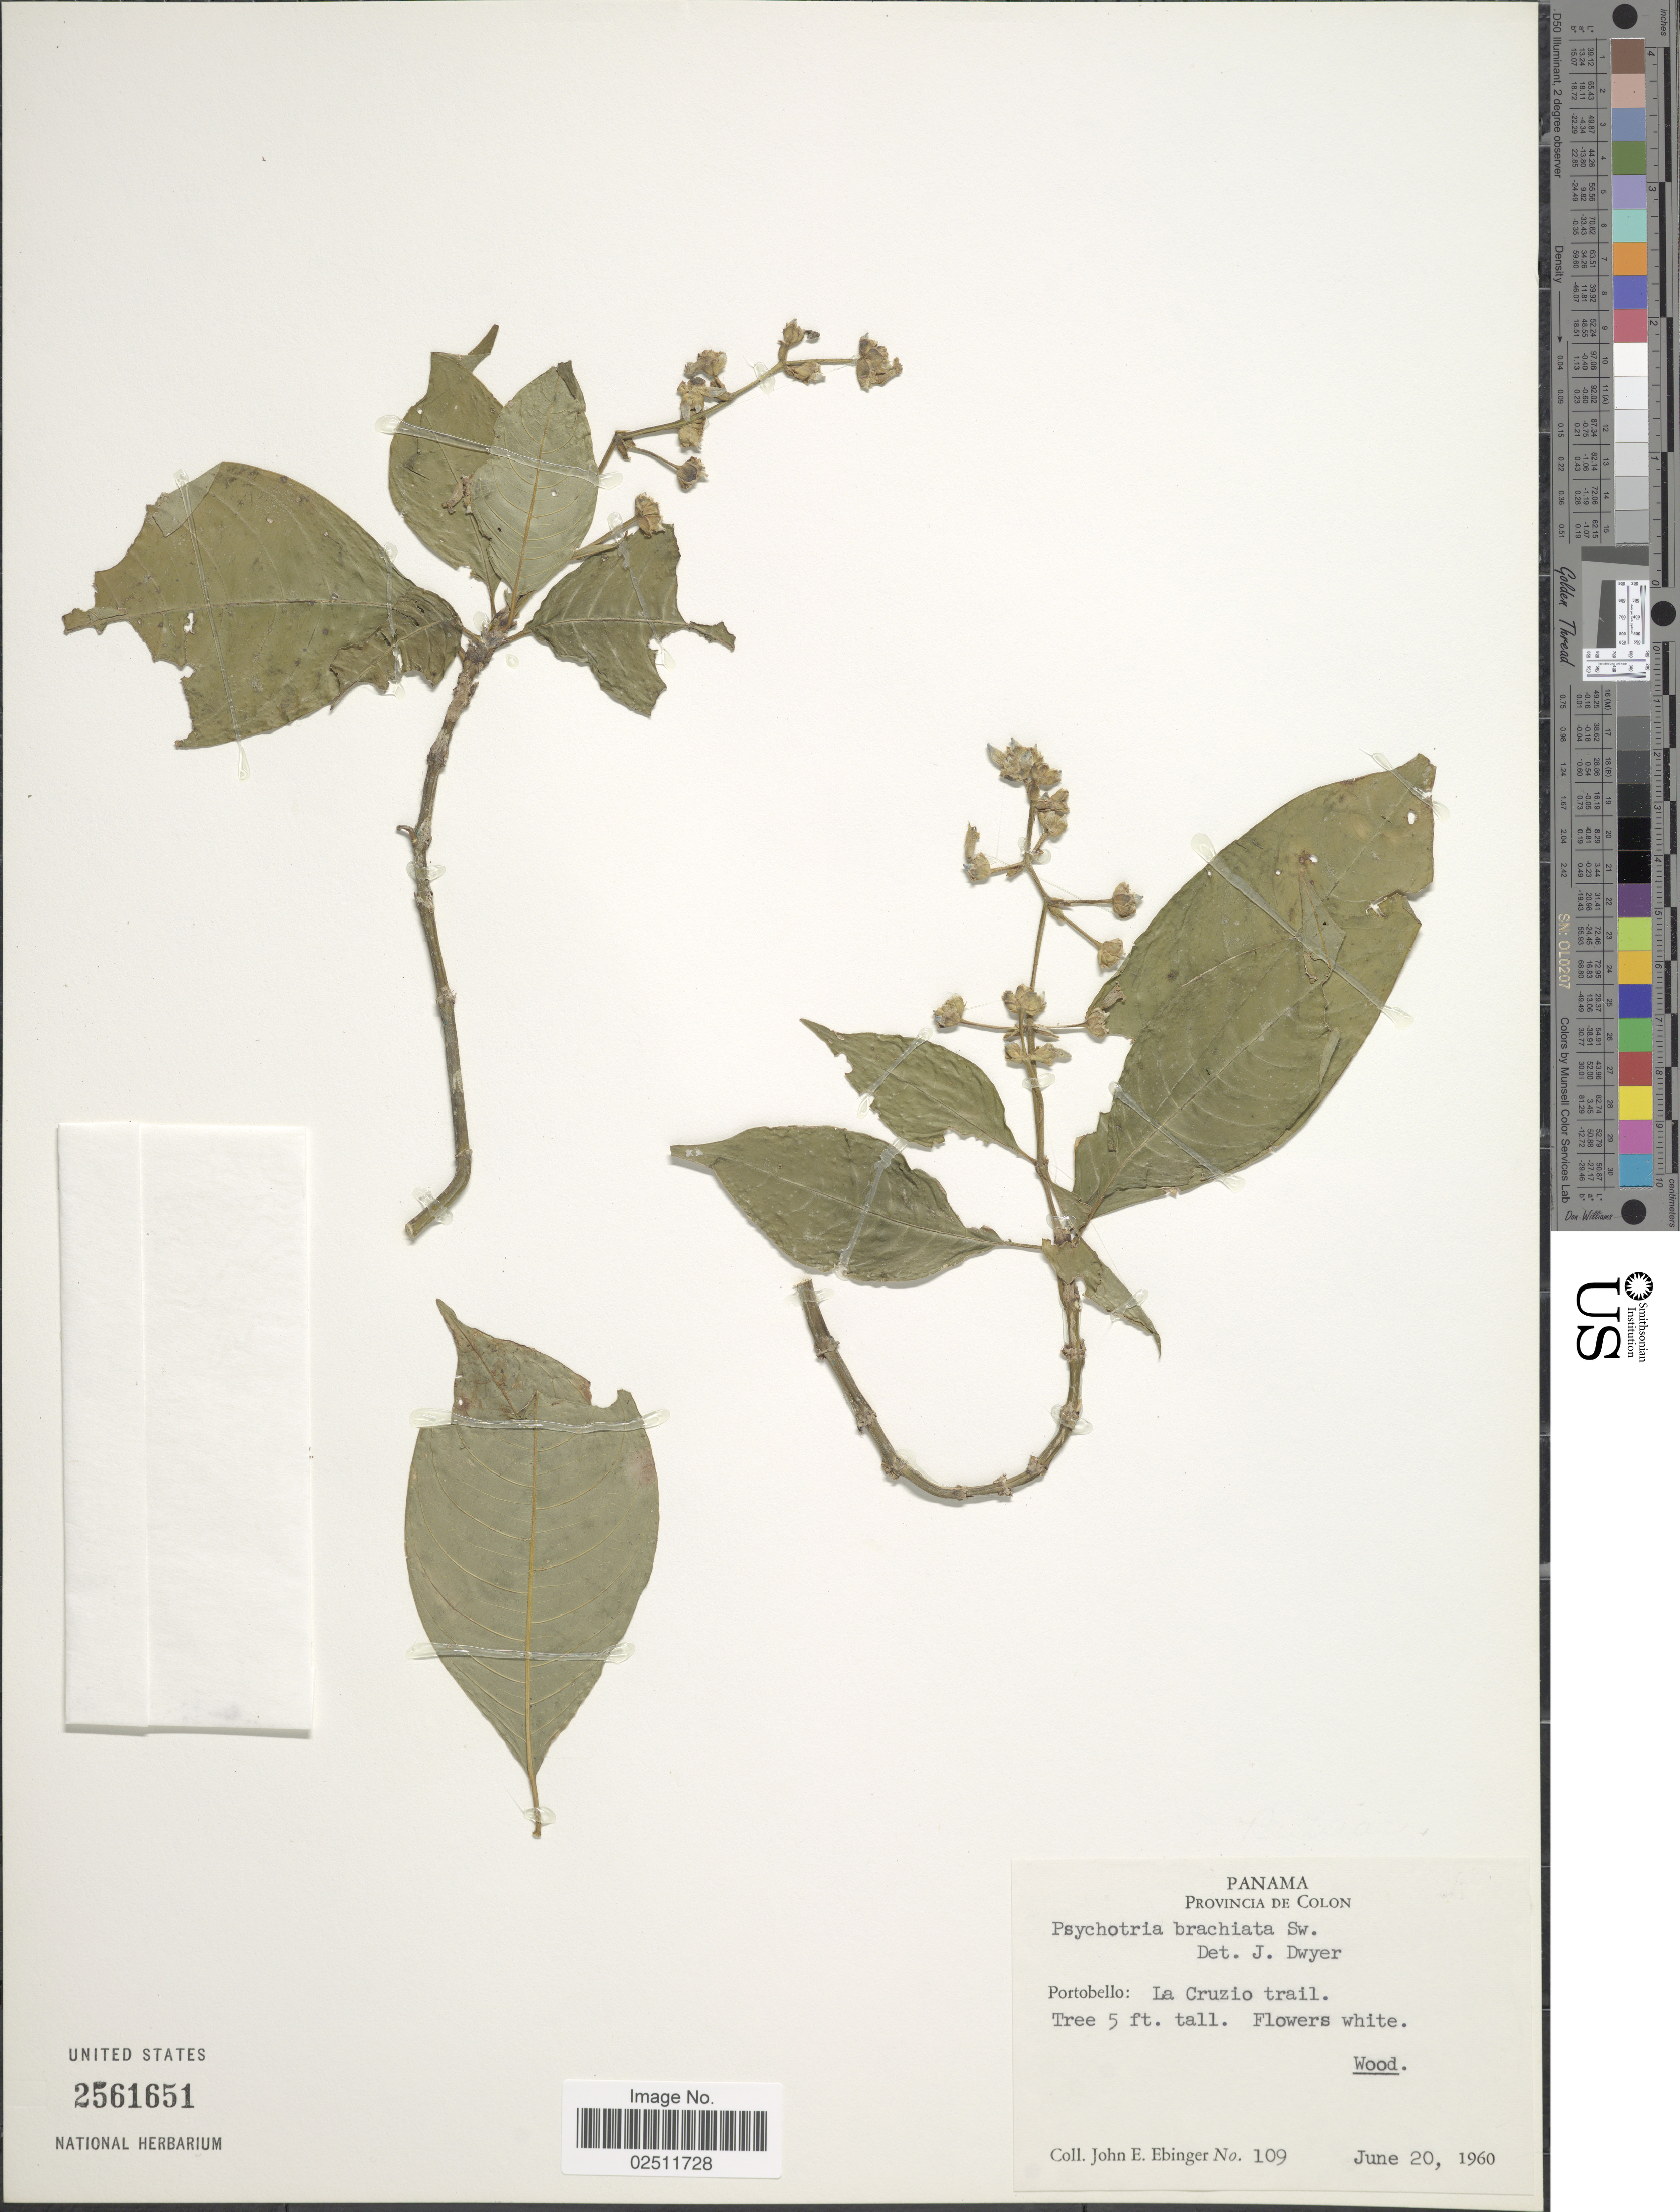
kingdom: Plantae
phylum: Tracheophyta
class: Magnoliopsida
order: Gentianales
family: Rubiaceae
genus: Psychotria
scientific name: Psychotria brachiata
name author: Sw.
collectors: J. Ebinger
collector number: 109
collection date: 1960-06-20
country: Panama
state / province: Colón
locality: Portobello: La Cruzio trail.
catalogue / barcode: US 2561651